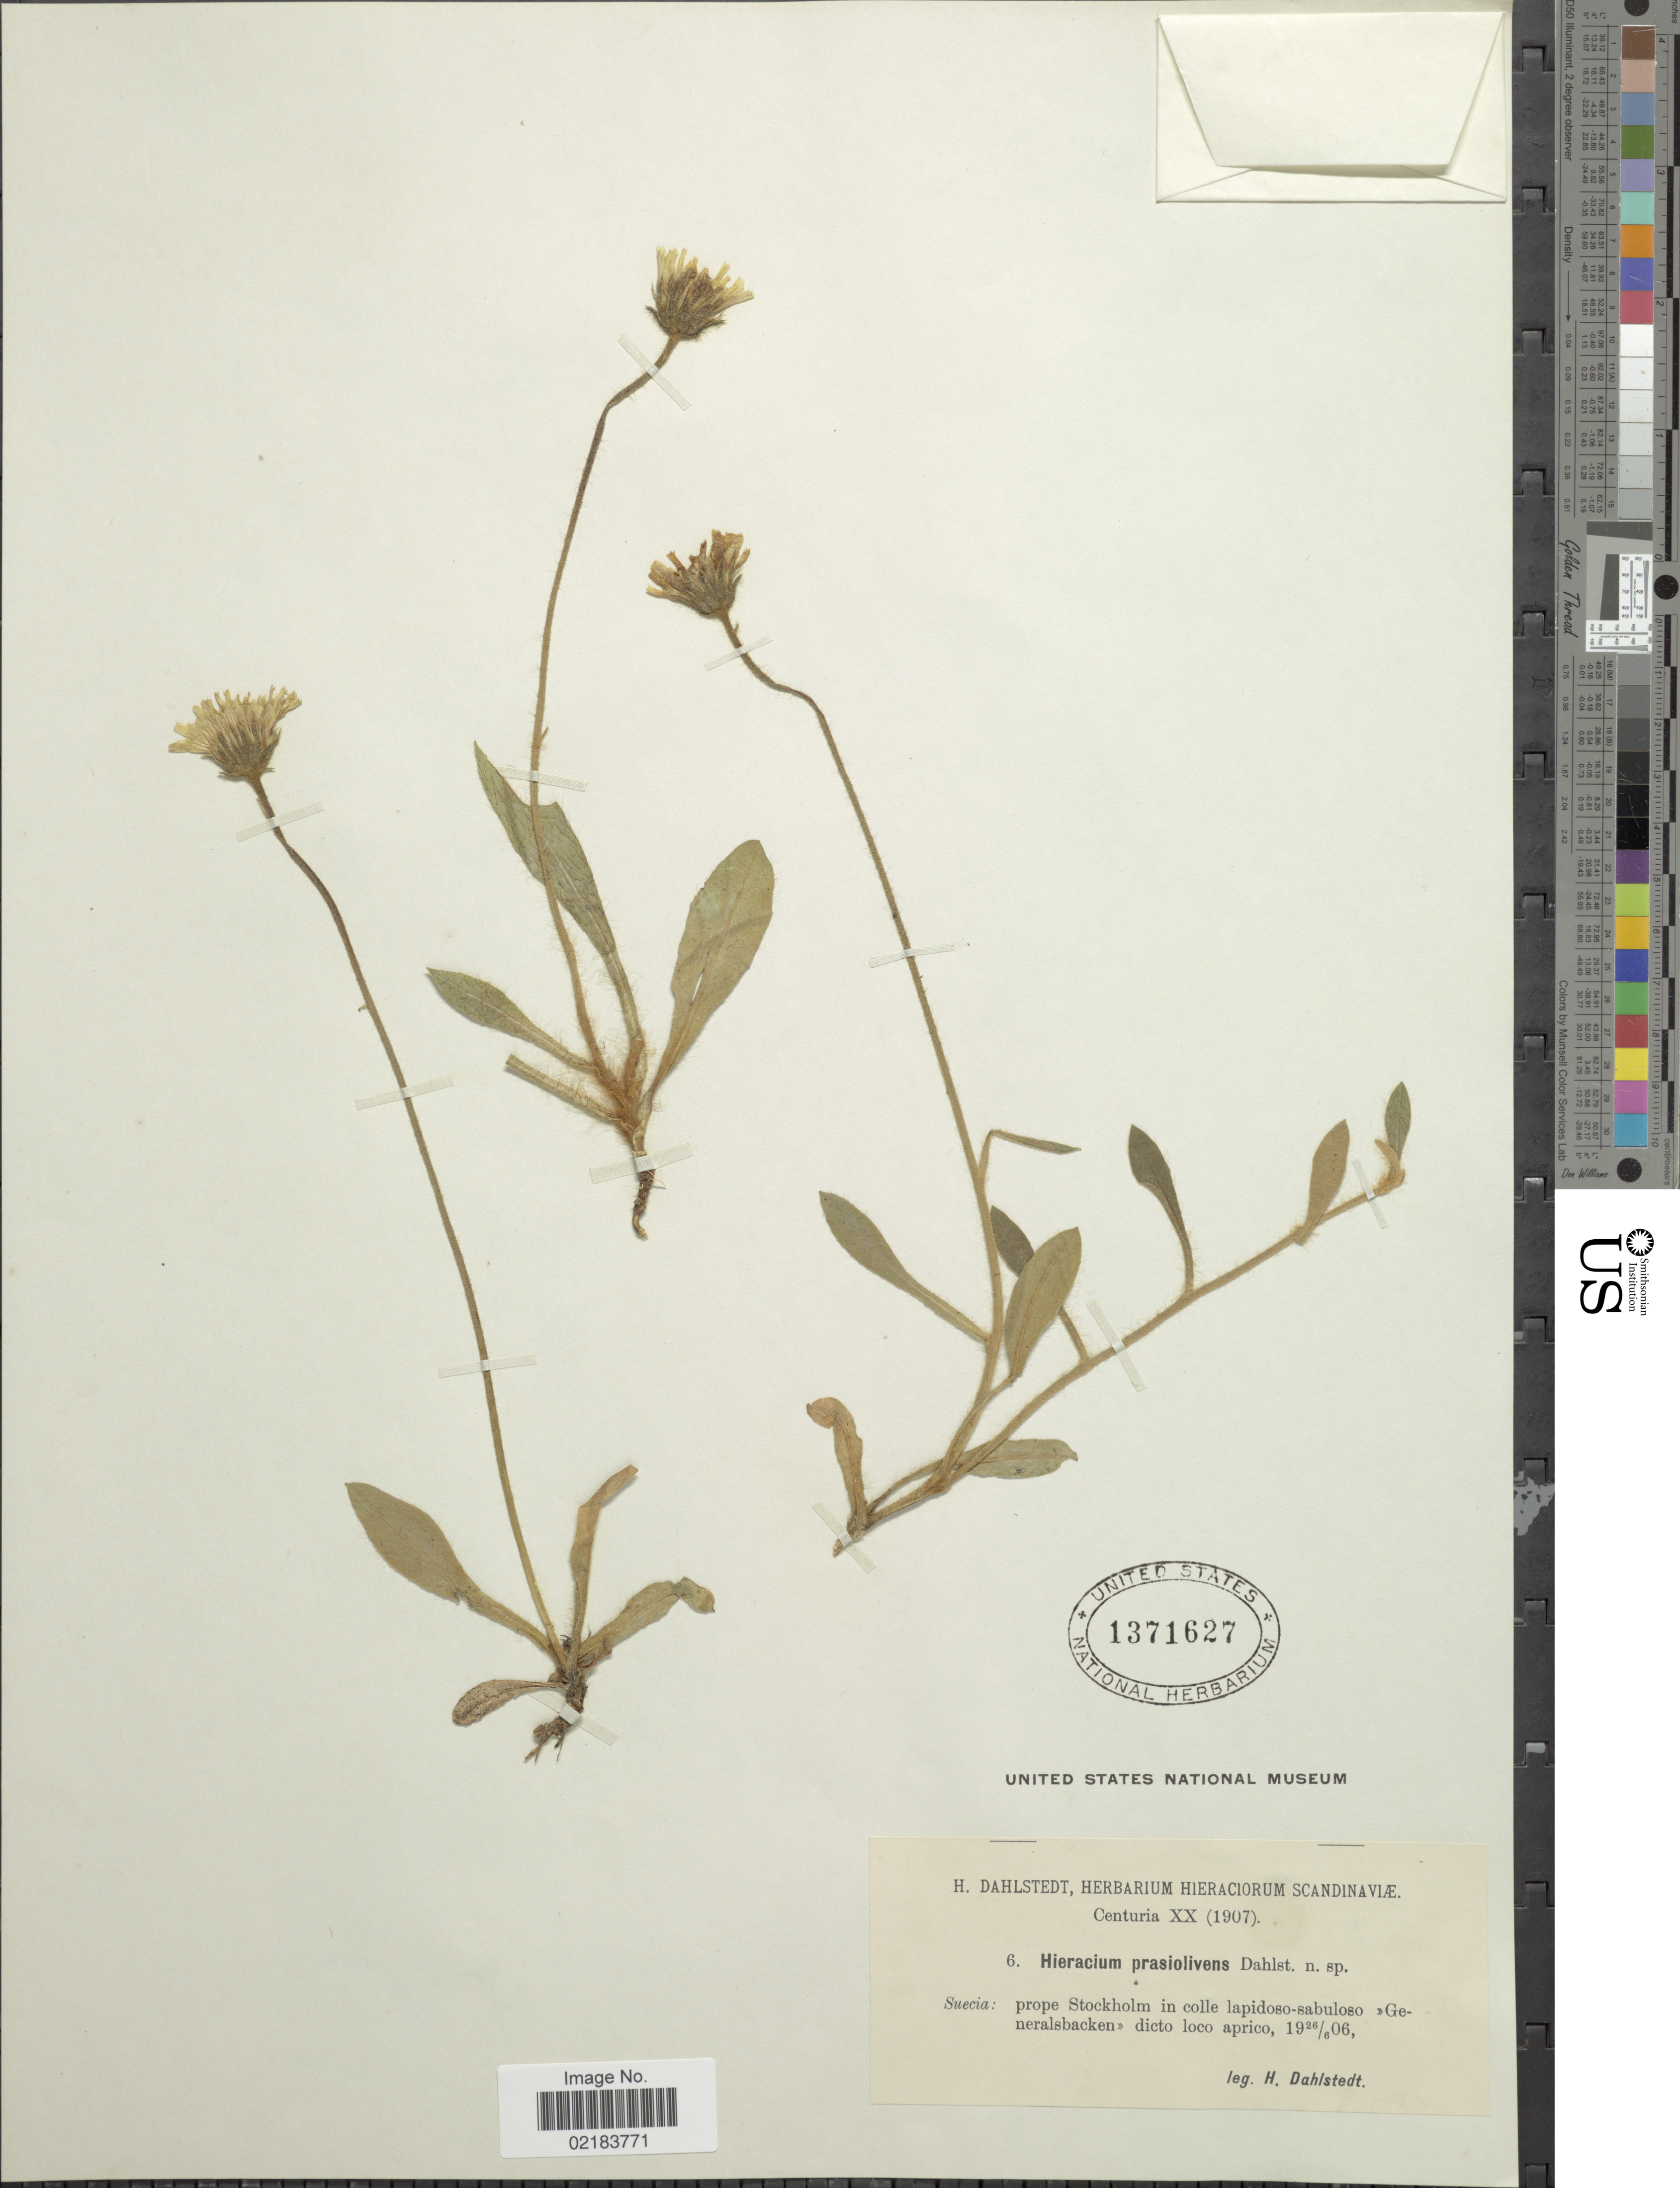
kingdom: Plantae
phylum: Tracheophyta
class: Magnoliopsida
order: Asterales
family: Asteraceae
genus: Hieracium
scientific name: Hieracium repandulare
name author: Druce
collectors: H. G. Dahlstedt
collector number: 6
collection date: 1906-06-26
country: Sweden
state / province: Stockholm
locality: Suecia: prope Stockholm in colle lapidoso-sabuloso >> Generalsbacken >> dicto loco aprico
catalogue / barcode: US 1371627